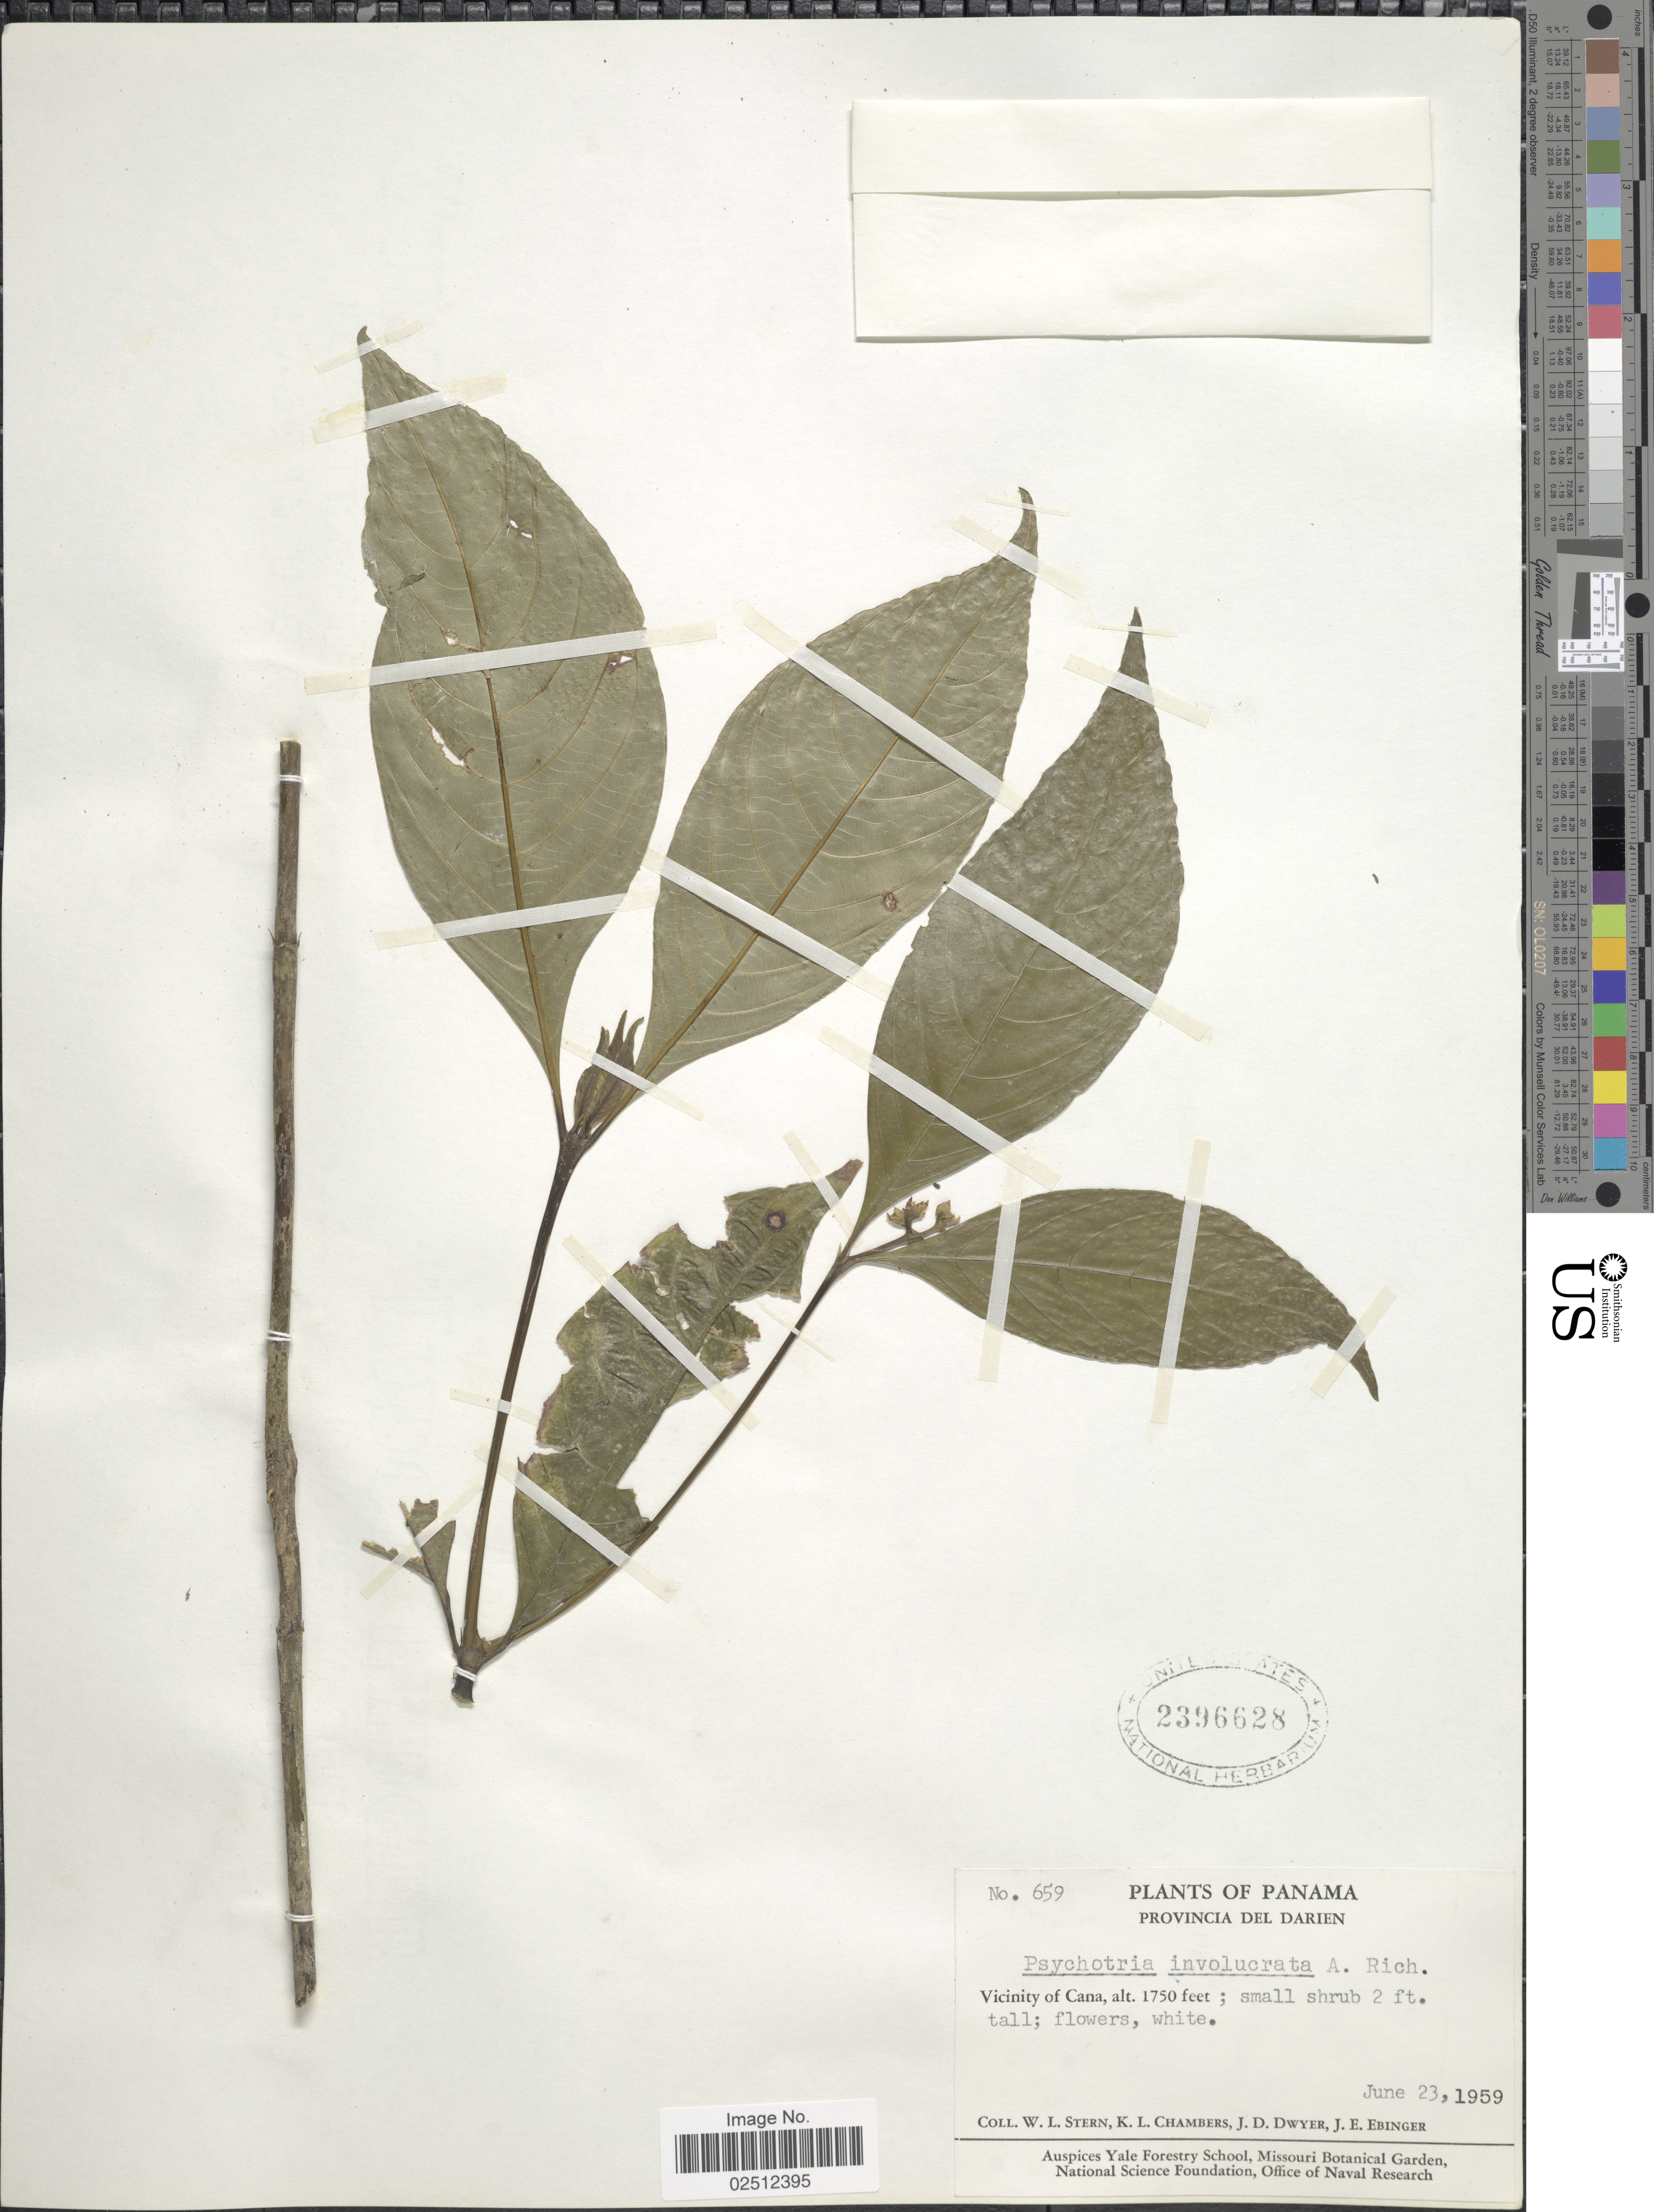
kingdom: Plantae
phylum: Tracheophyta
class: Magnoliopsida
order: Gentianales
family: Rubiaceae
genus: Psychotria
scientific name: Psychotria involucrata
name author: Sw.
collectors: W. L. Stern, K. Chambers, J. D. Dwyer & J. Ebinger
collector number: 659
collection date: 1959-06-23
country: Panama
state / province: Darién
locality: Provincia del Darien, Vicinity of Cana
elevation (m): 533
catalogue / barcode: US 2396628